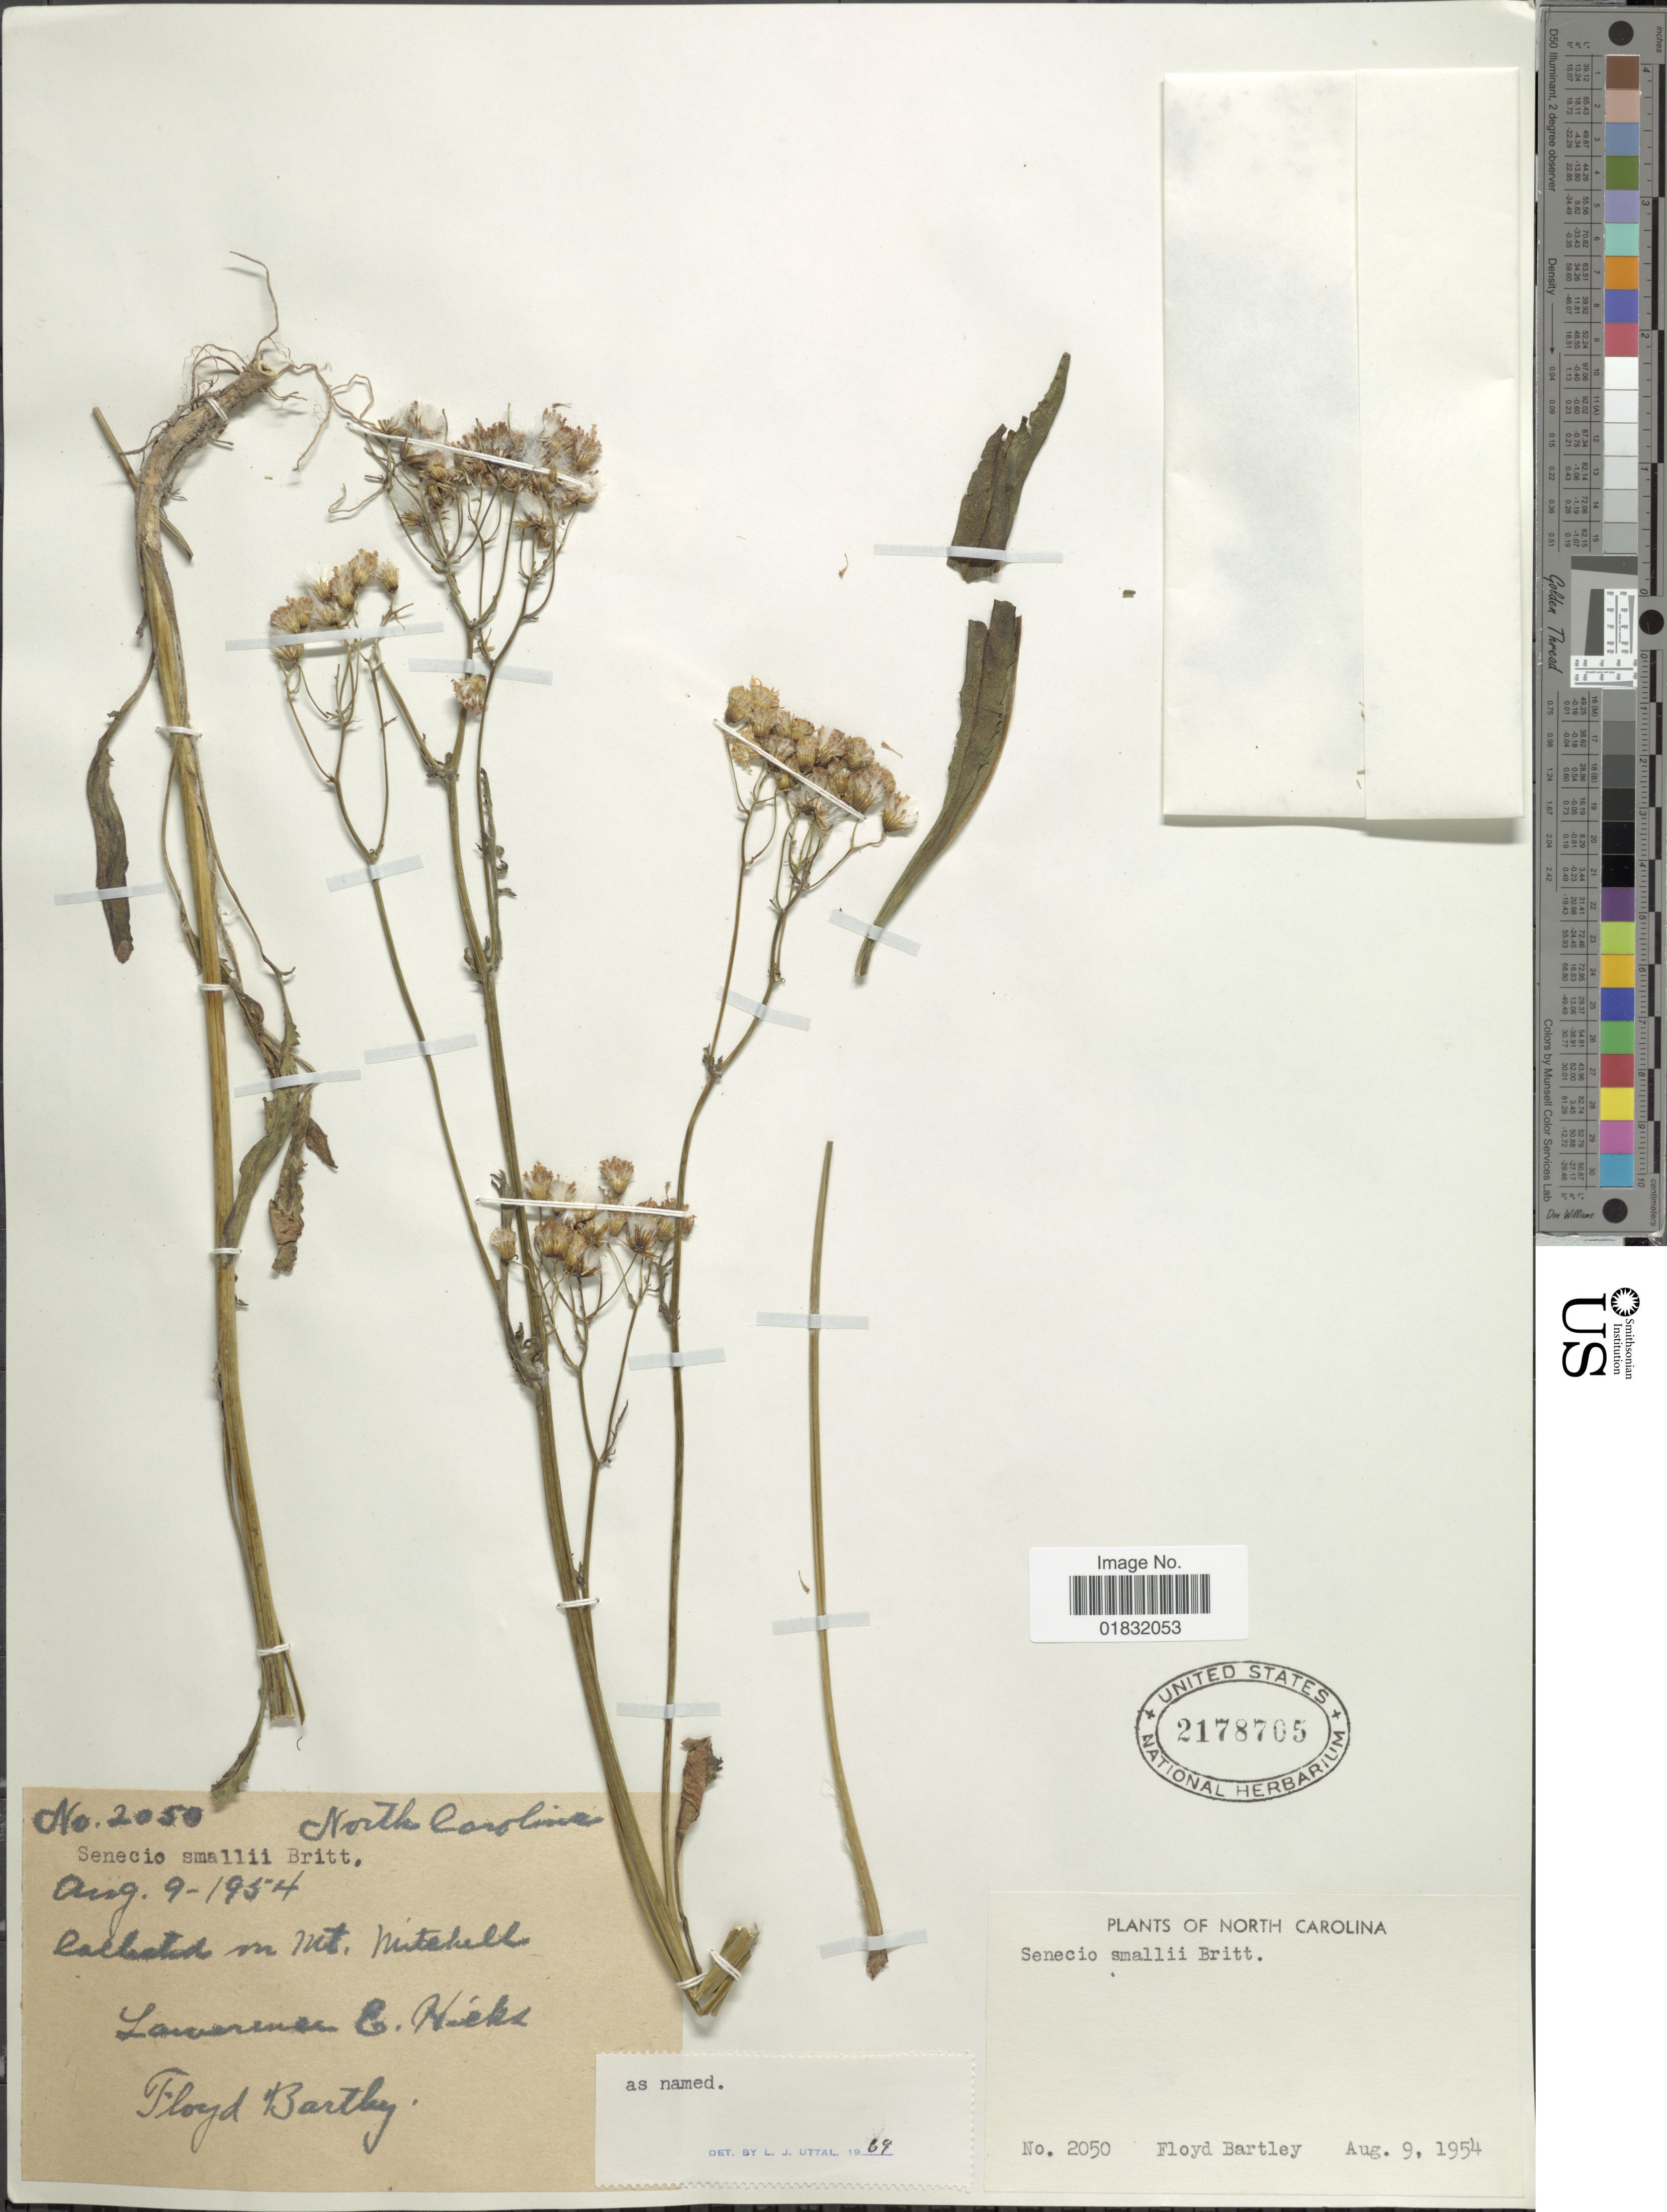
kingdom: Plantae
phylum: Tracheophyta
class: Magnoliopsida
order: Asterales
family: Asteraceae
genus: Packera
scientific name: Packera smallii Britton comb ined.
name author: Britton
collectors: L. E. Hicks & F. Bartley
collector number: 2050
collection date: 1954-08-09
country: United States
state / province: North Carolina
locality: Nr Mt Mitchell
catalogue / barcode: US 2178705